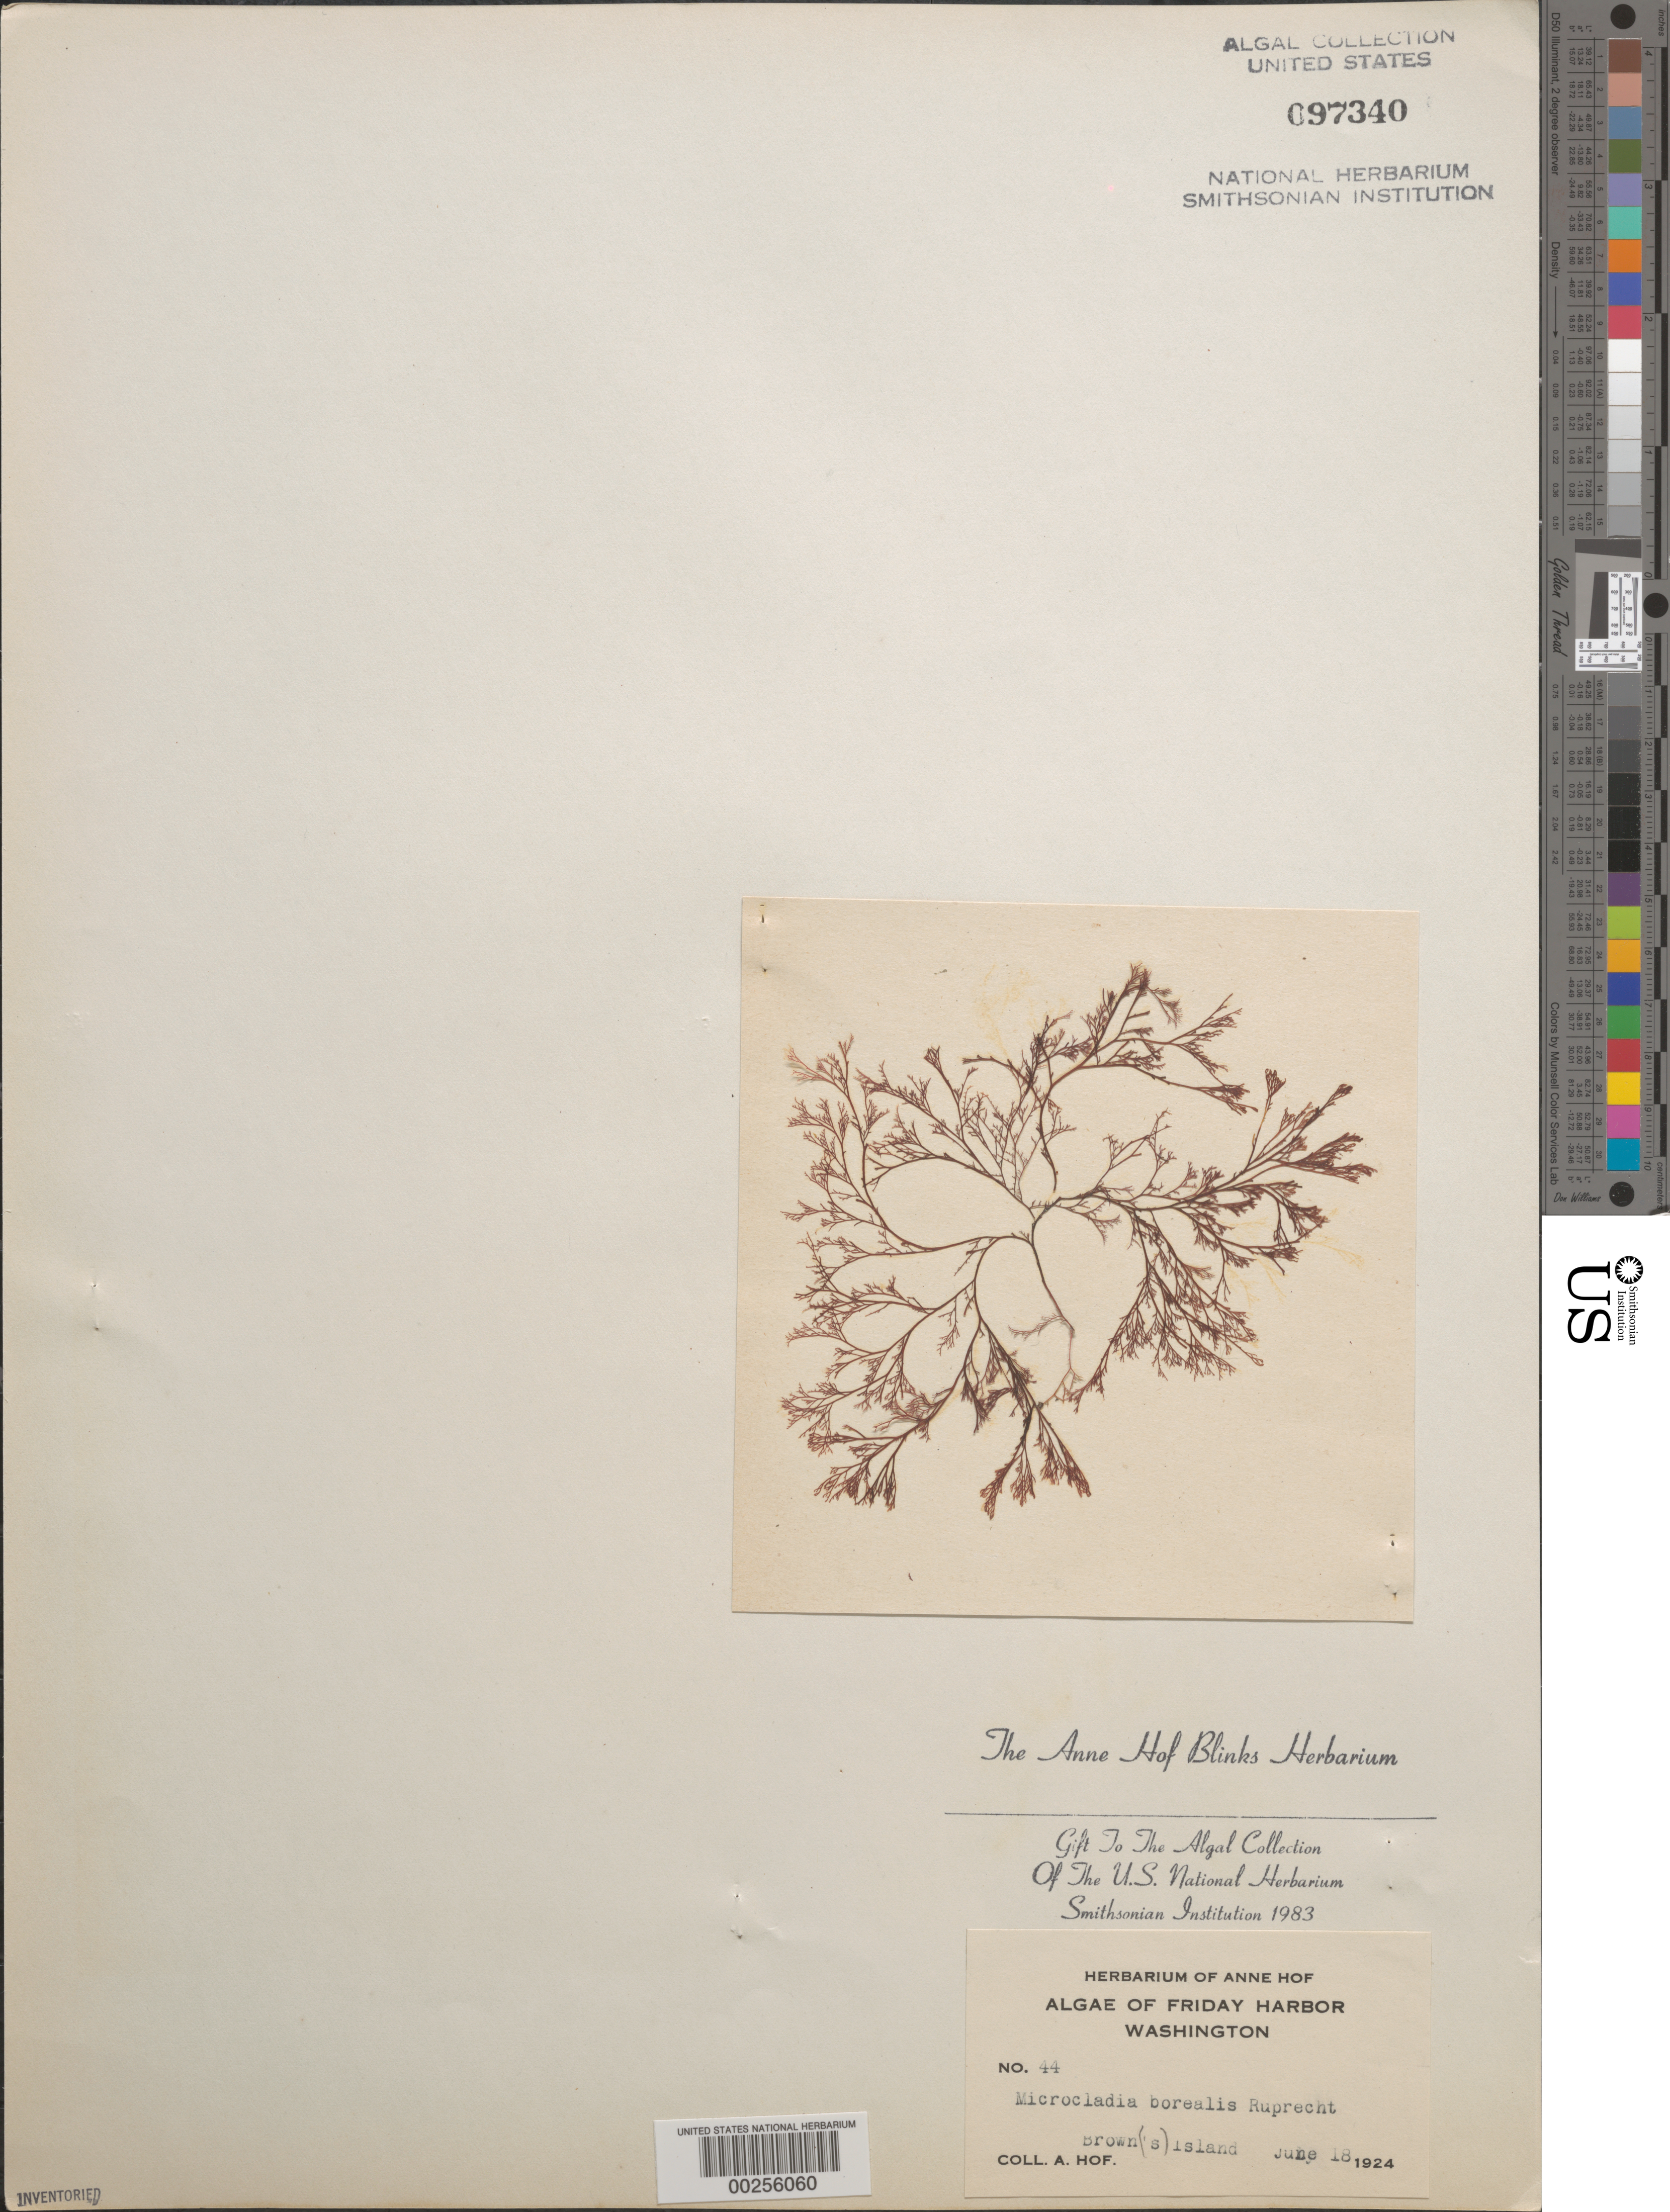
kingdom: Plantae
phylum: Rhodophyta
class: Florideophyceae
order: Ceramiales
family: Ceramiaceae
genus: Microcladia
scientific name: Microcladia borealis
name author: Rupr.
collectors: A. Blinks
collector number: AHB 44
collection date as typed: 18 Jun 1924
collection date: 1924-06-18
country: United States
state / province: Washington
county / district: San Juan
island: San Juan Island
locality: Brown Island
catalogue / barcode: US 97340